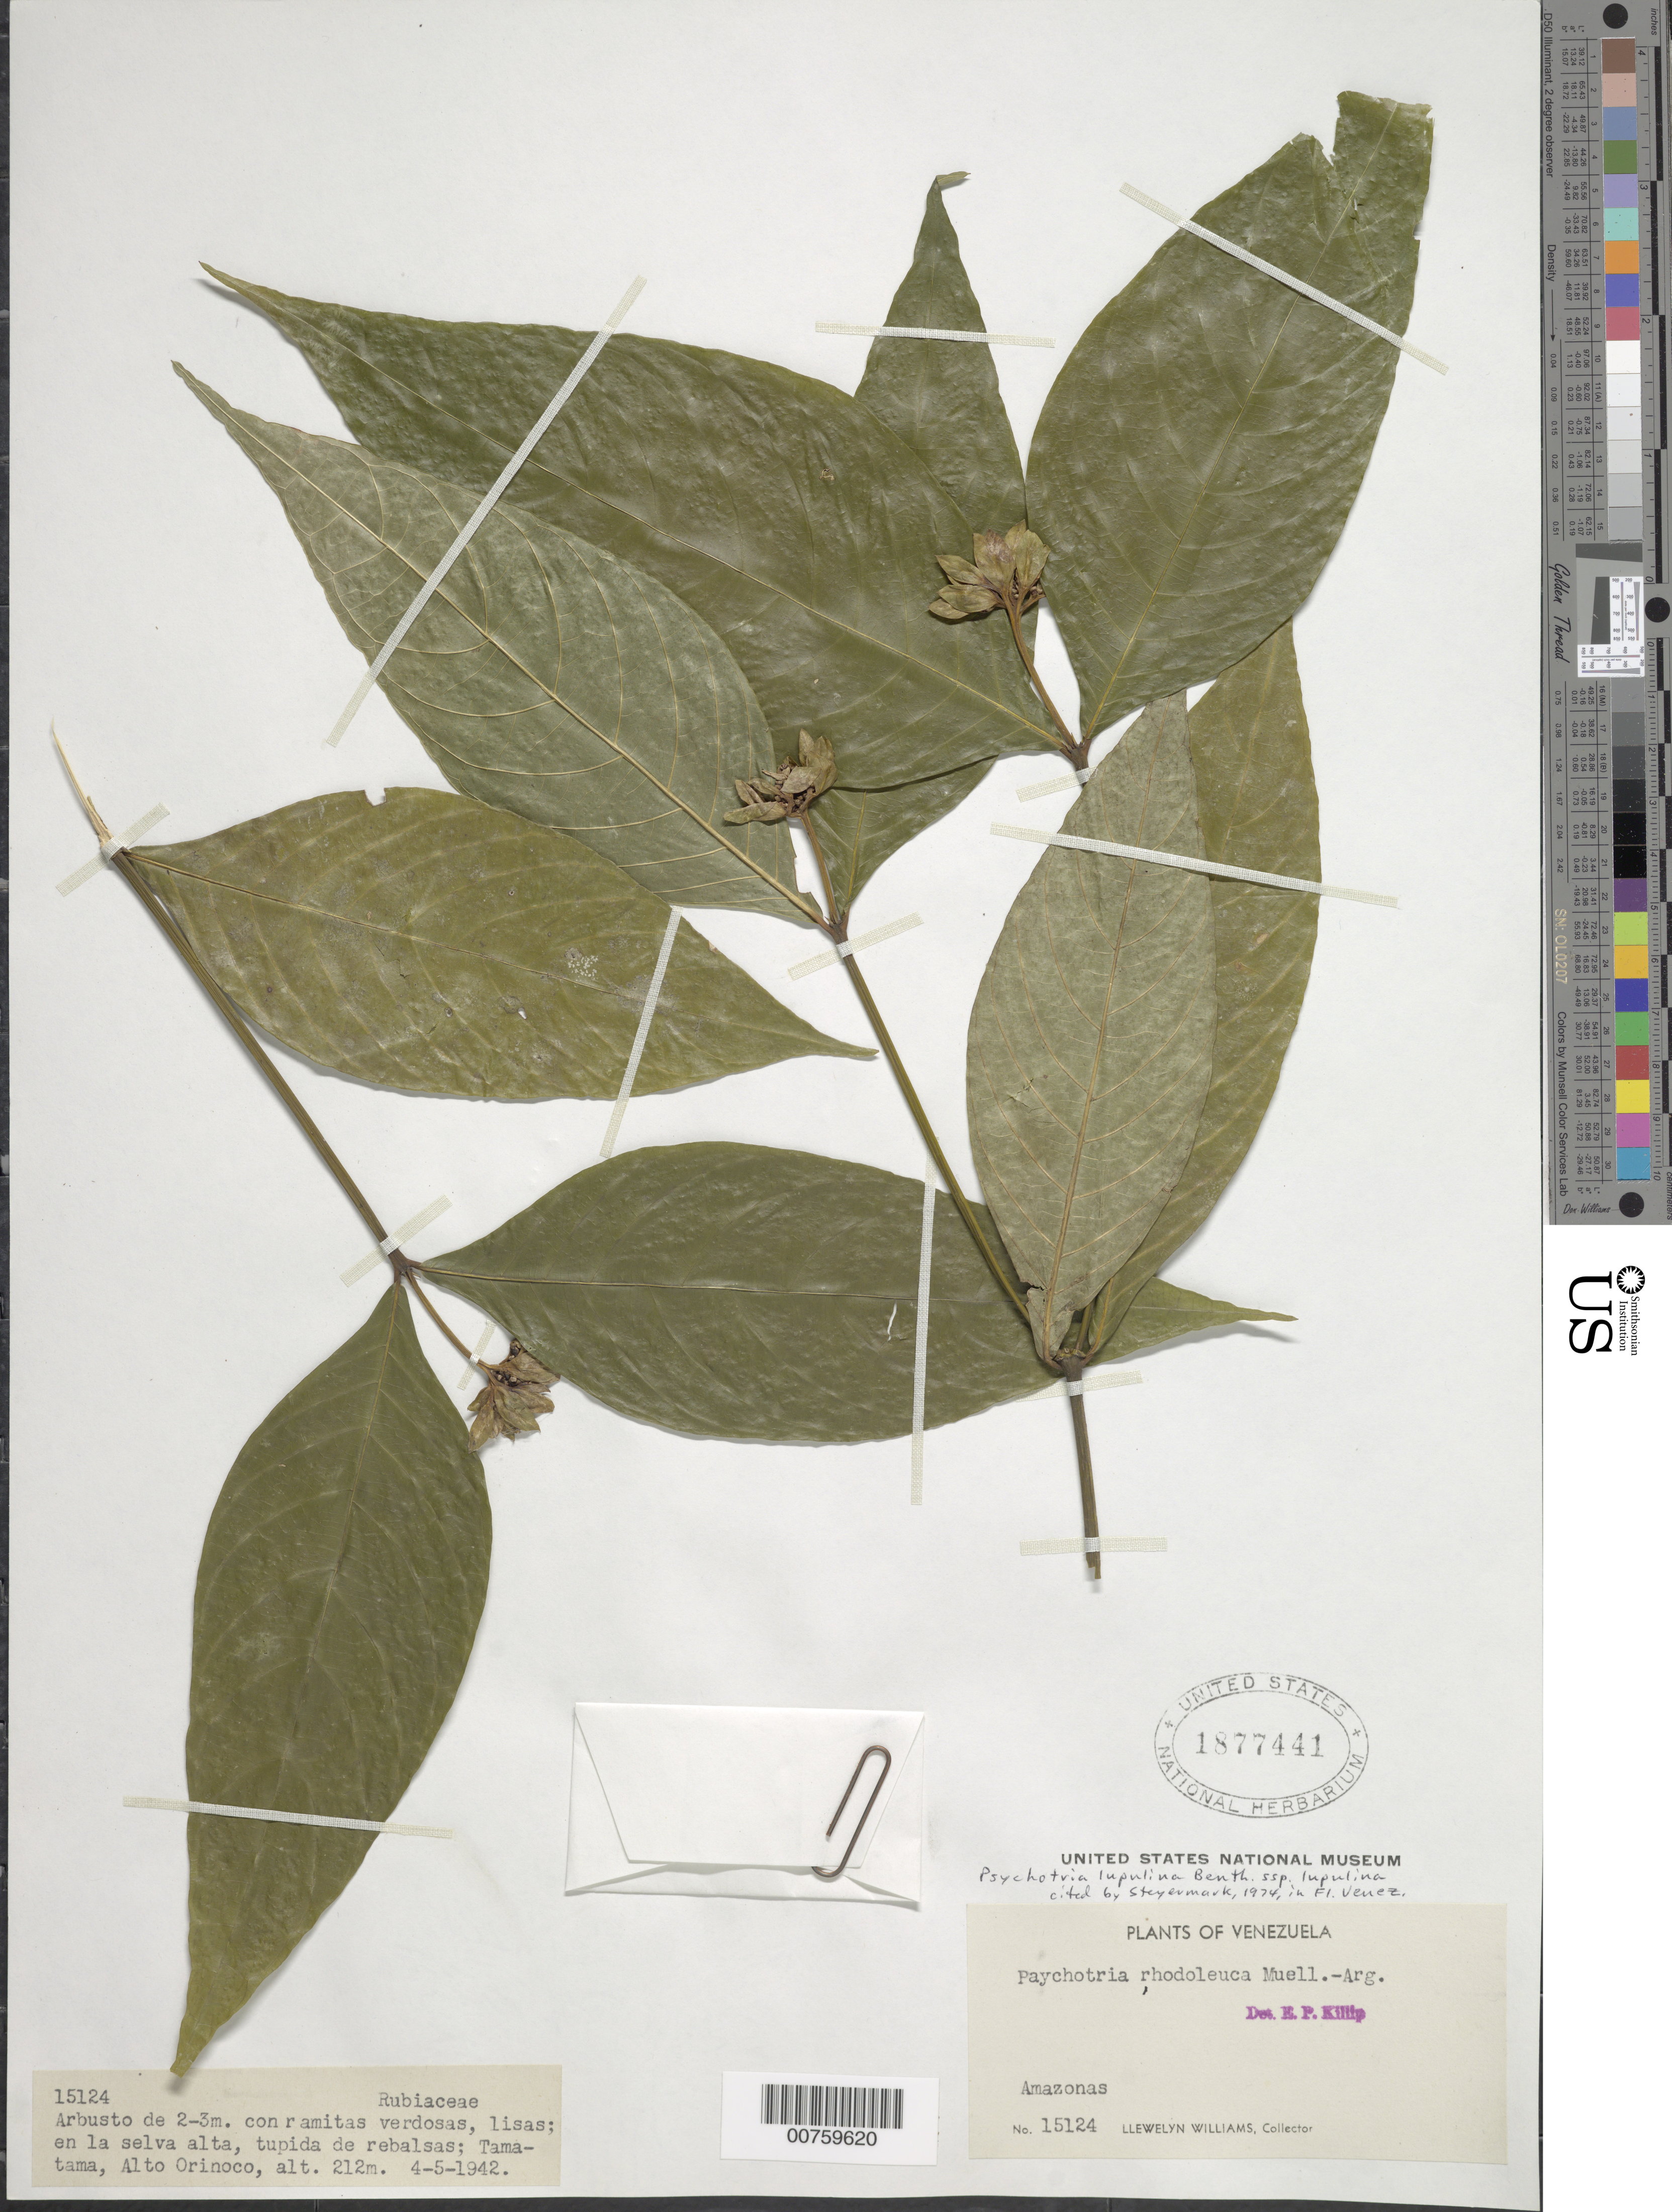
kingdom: Plantae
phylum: Tracheophyta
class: Magnoliopsida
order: Gentianales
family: Rubiaceae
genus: Psychotria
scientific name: Psychotria lupulina subsp. lupulina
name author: Benth.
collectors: Ll. Williams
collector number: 15124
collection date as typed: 4-May-42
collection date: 1942-05-04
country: Venezuela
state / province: Amazonas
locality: Tamatama, arriba de, Alto Orinoco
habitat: Selva alta, tupida de rebalsas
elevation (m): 121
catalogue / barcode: US 1877441